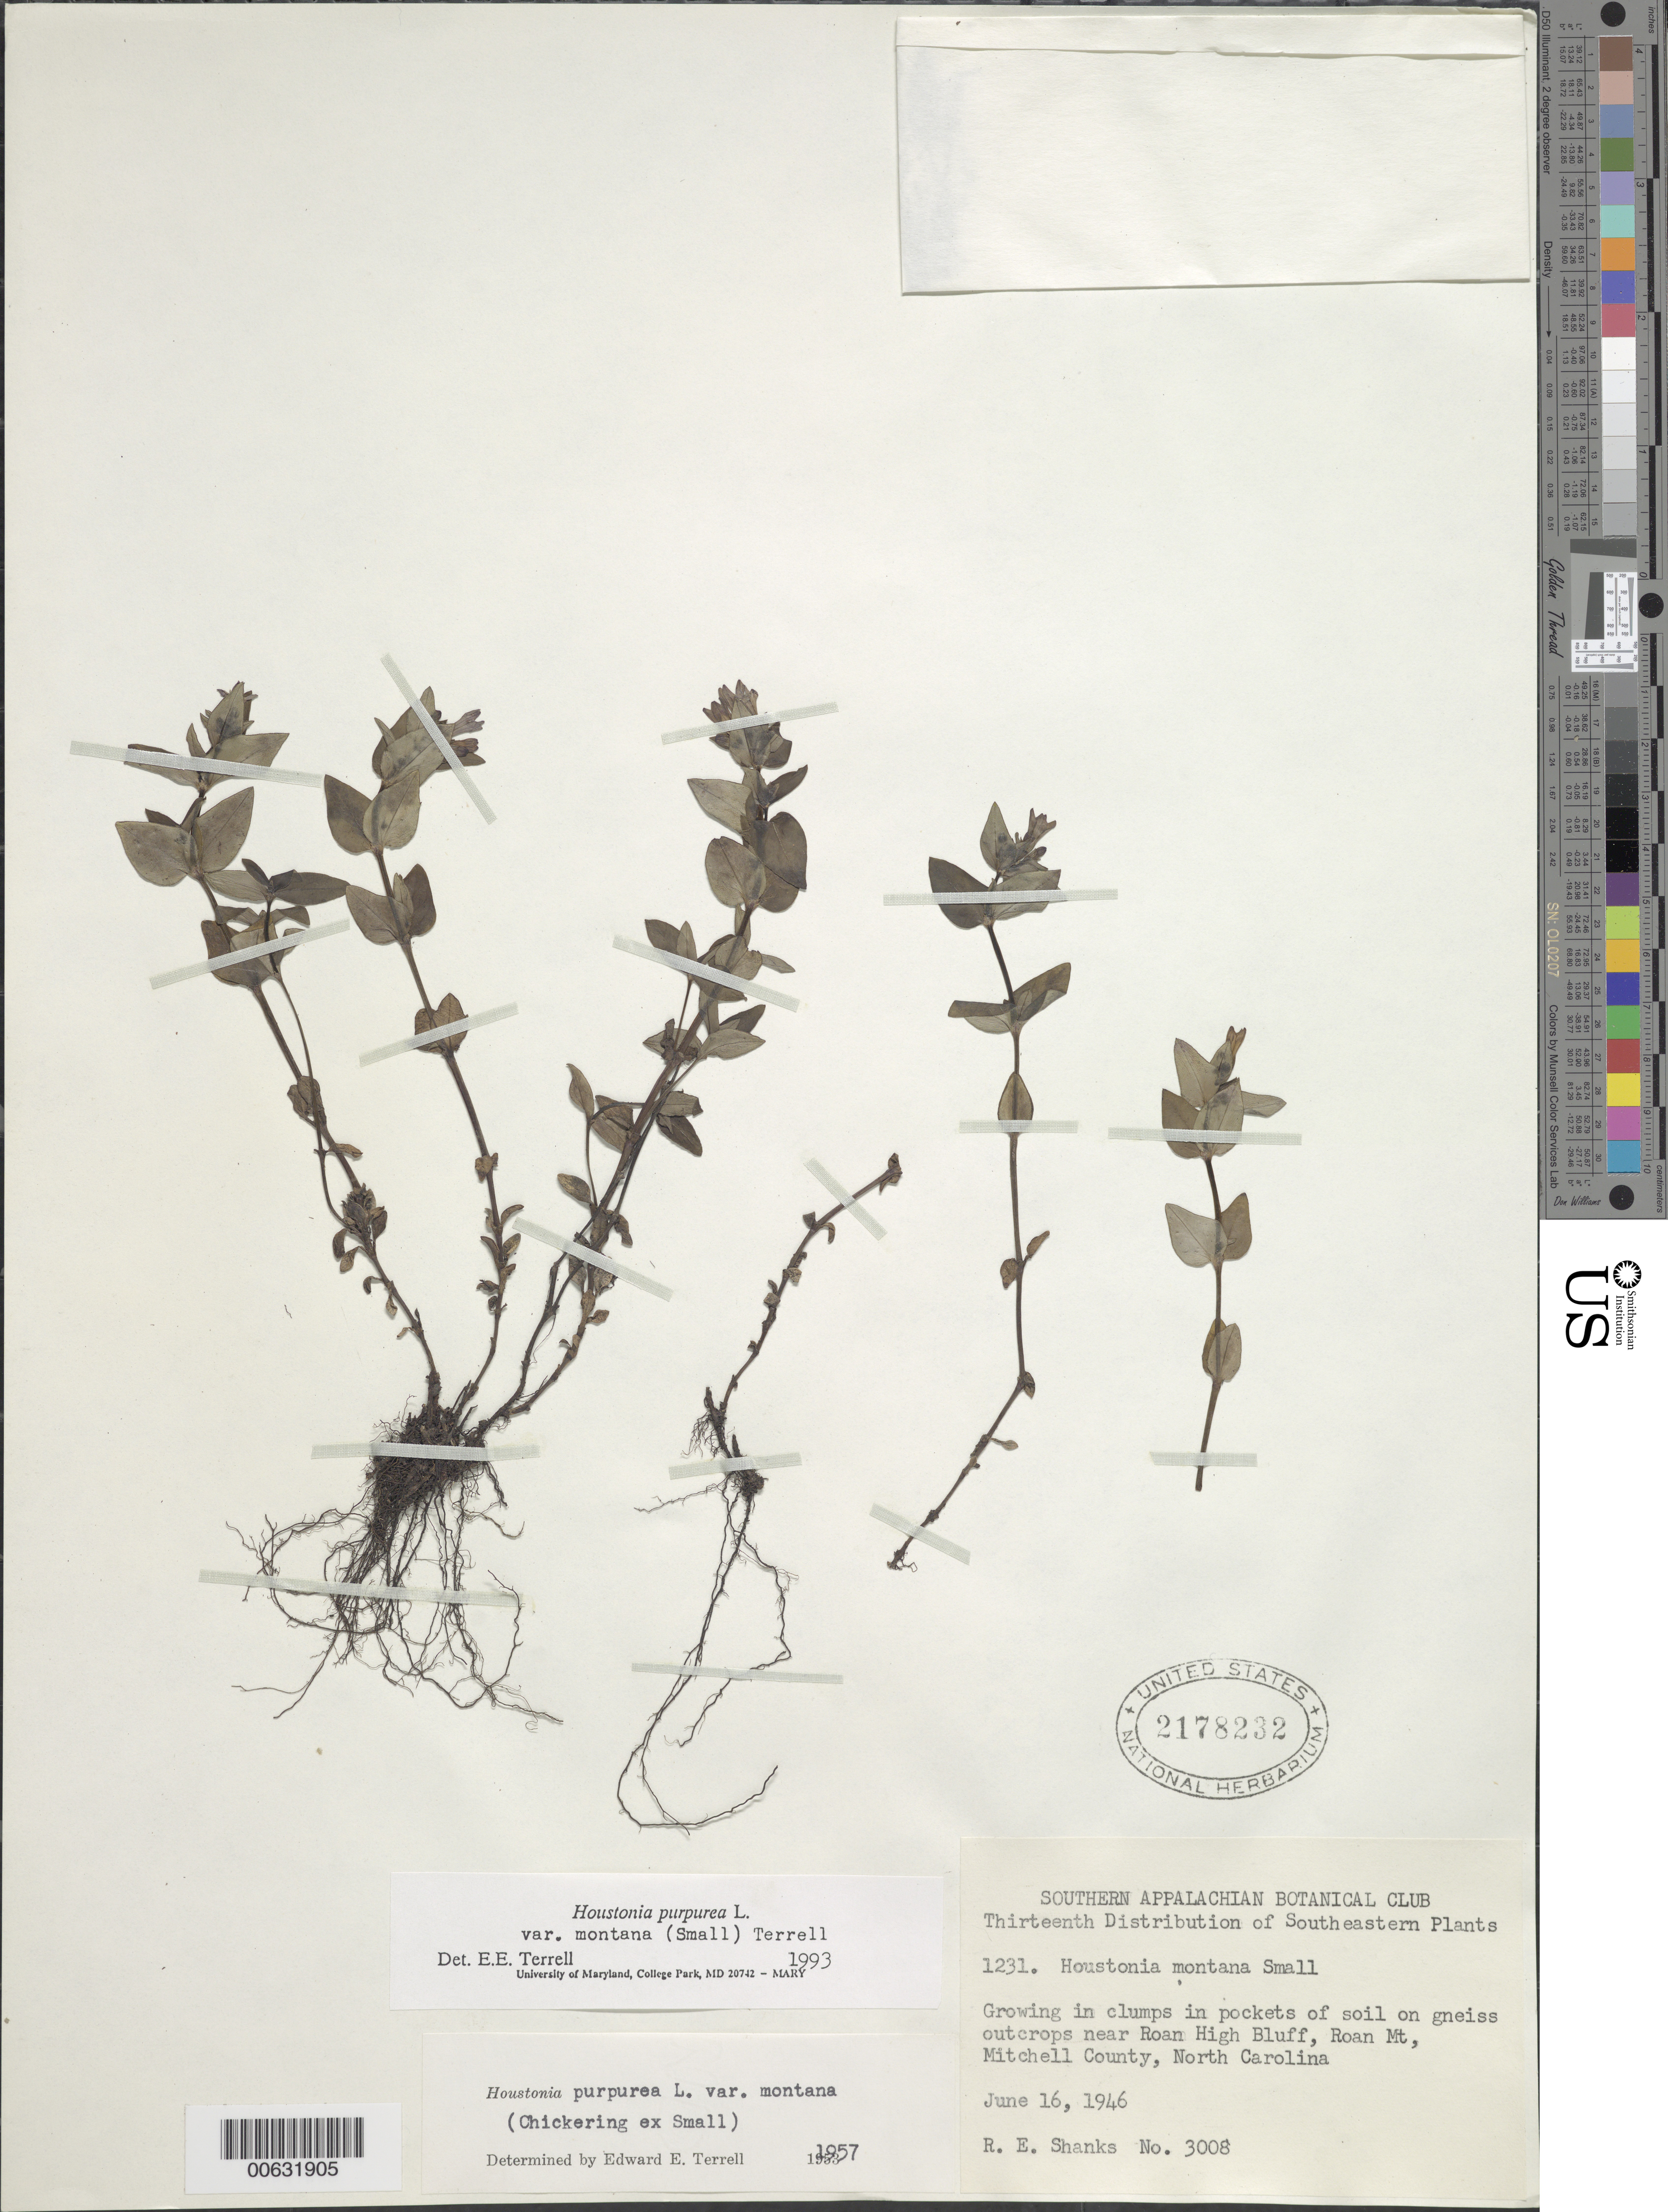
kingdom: Plantae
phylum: Tracheophyta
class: Magnoliopsida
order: Gentianales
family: Rubiaceae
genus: Houstonia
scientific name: Houstonia purpurea var. montana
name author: (Small) Terrell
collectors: R. Shank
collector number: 3008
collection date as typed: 16 Jun 1946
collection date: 1946-06-16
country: United States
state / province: North Carolina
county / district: Mitchell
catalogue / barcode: US 2178232